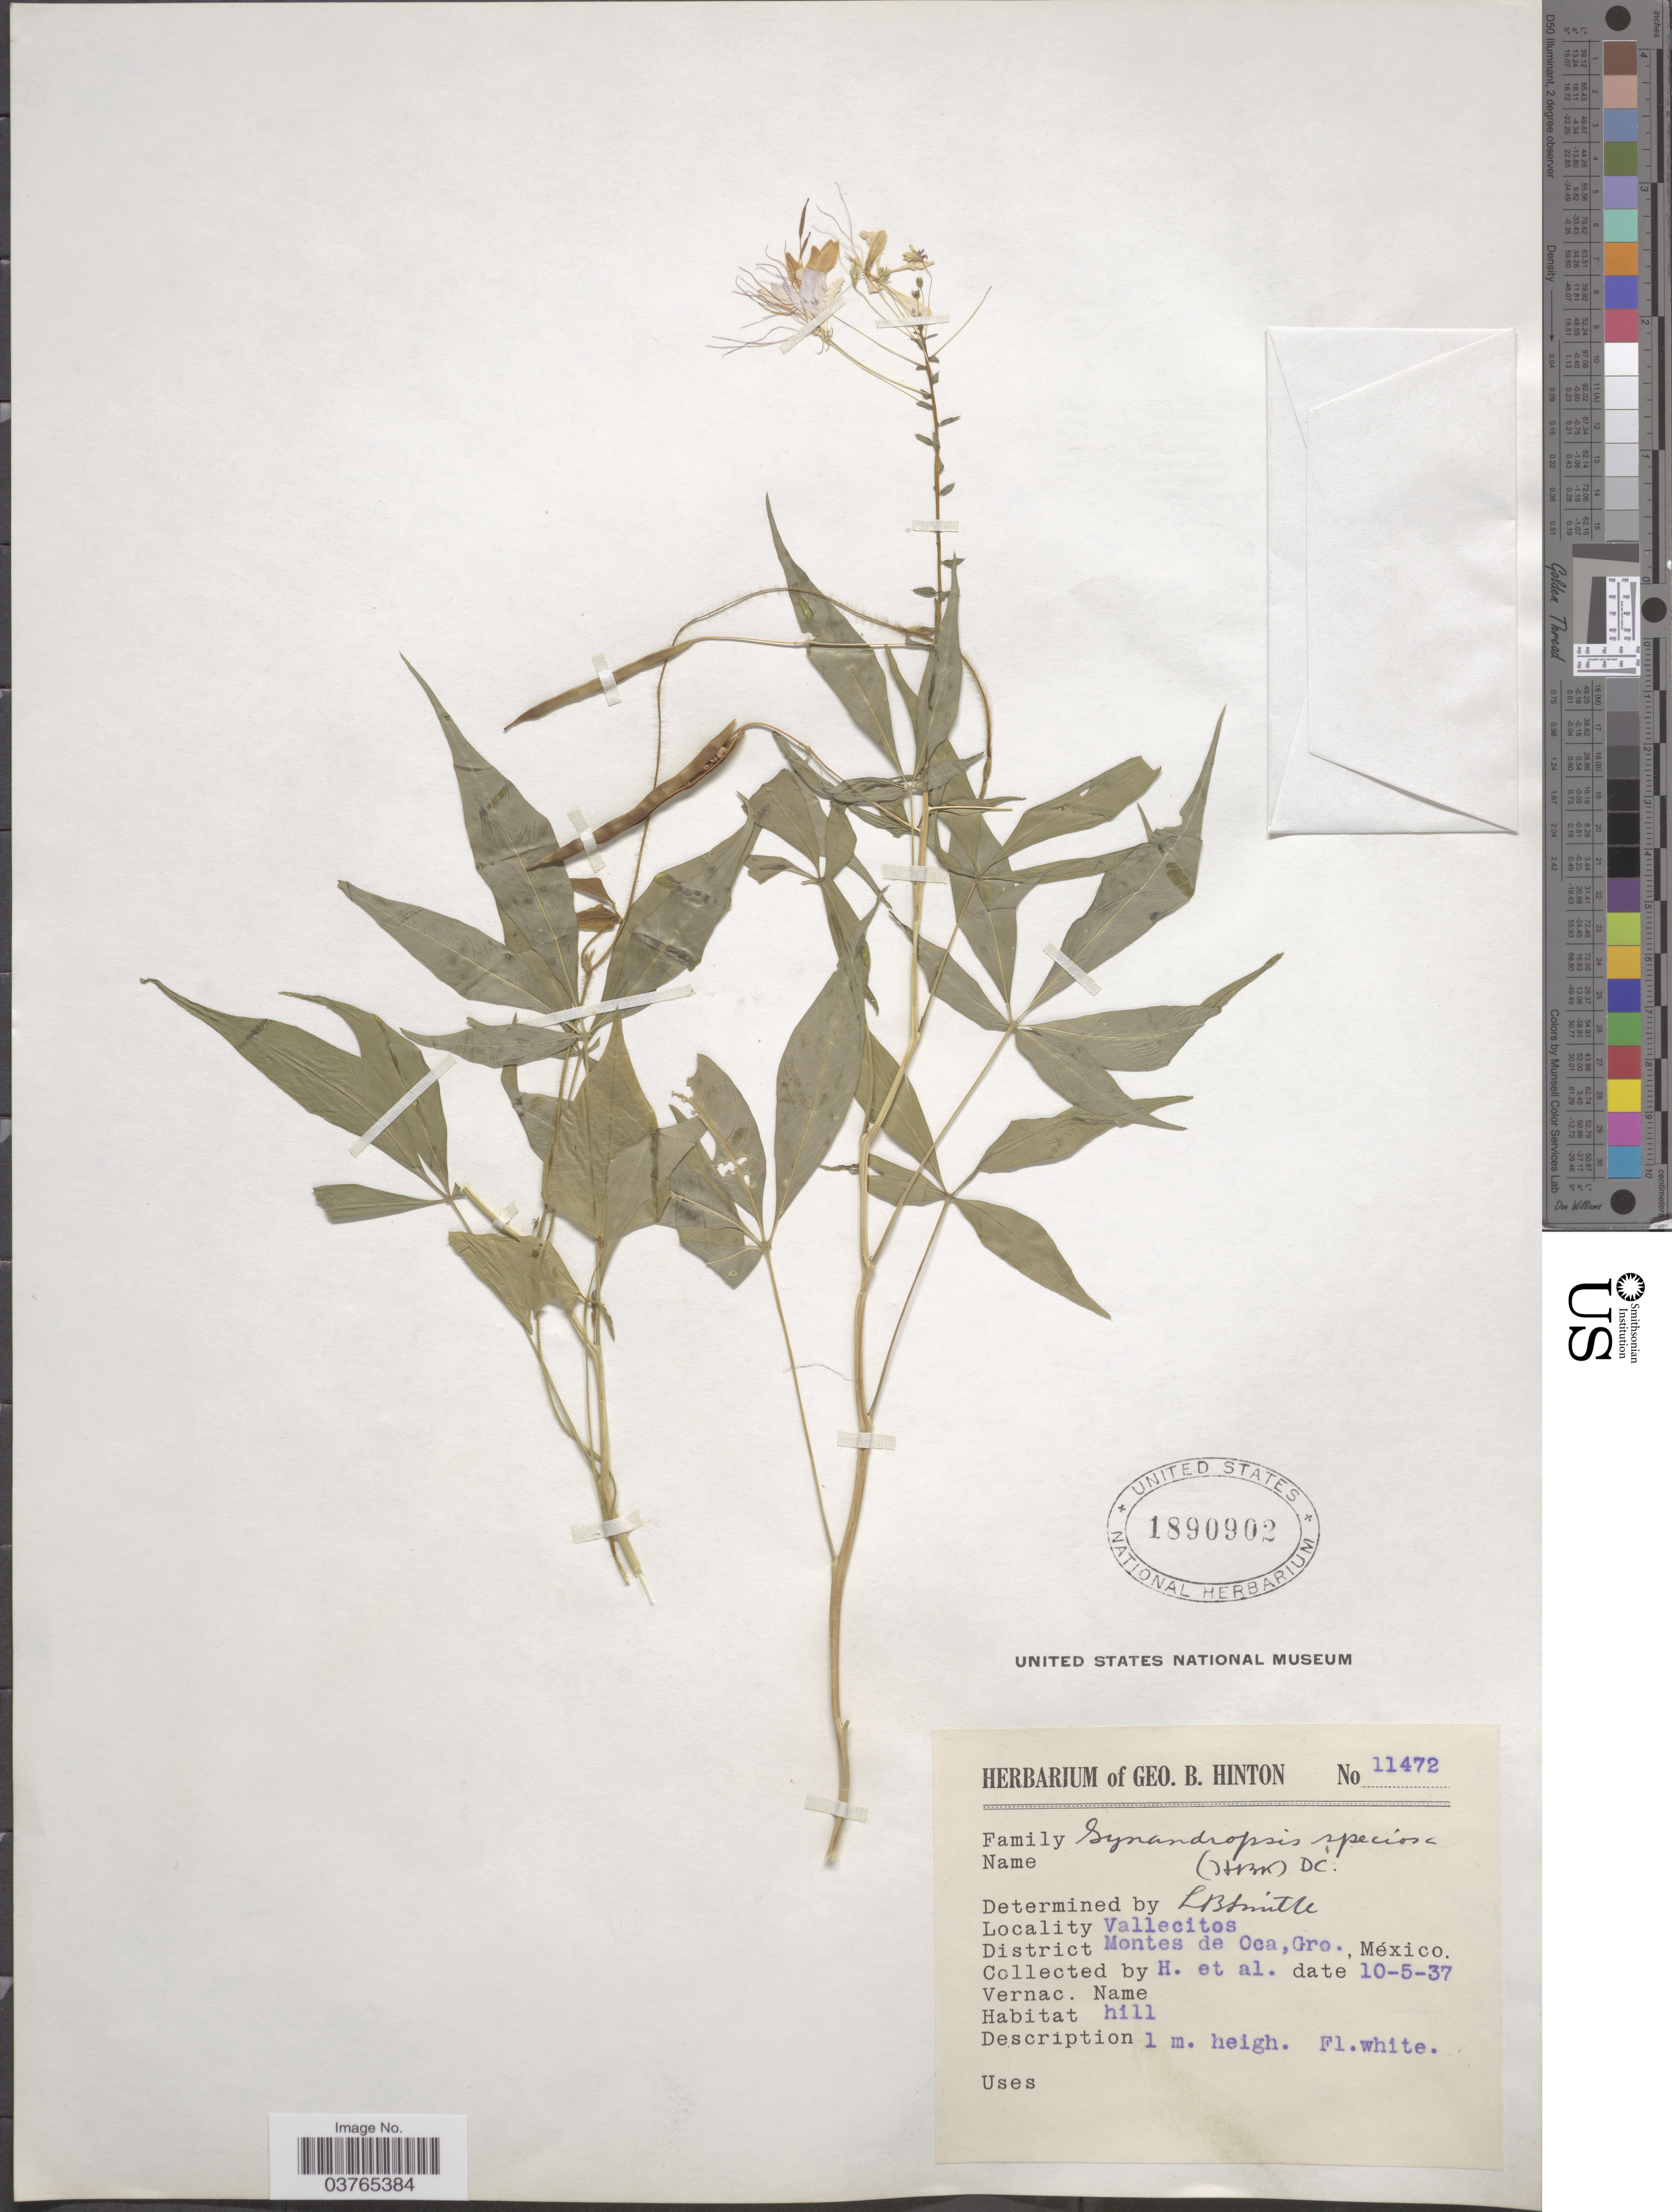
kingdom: Plantae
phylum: Tracheophyta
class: Magnoliopsida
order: Brassicales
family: Cleomaceae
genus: Cleoserrata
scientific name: Cleoserrata speciosa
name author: (Raf.) Iltis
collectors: G. B. Hinton & et al.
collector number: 11472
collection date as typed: Transcribed d/m/y: 10/5/37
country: Mexico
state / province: Guerrero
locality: Vallecitos. District Montes de Oca, Gro.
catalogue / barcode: US 1890902